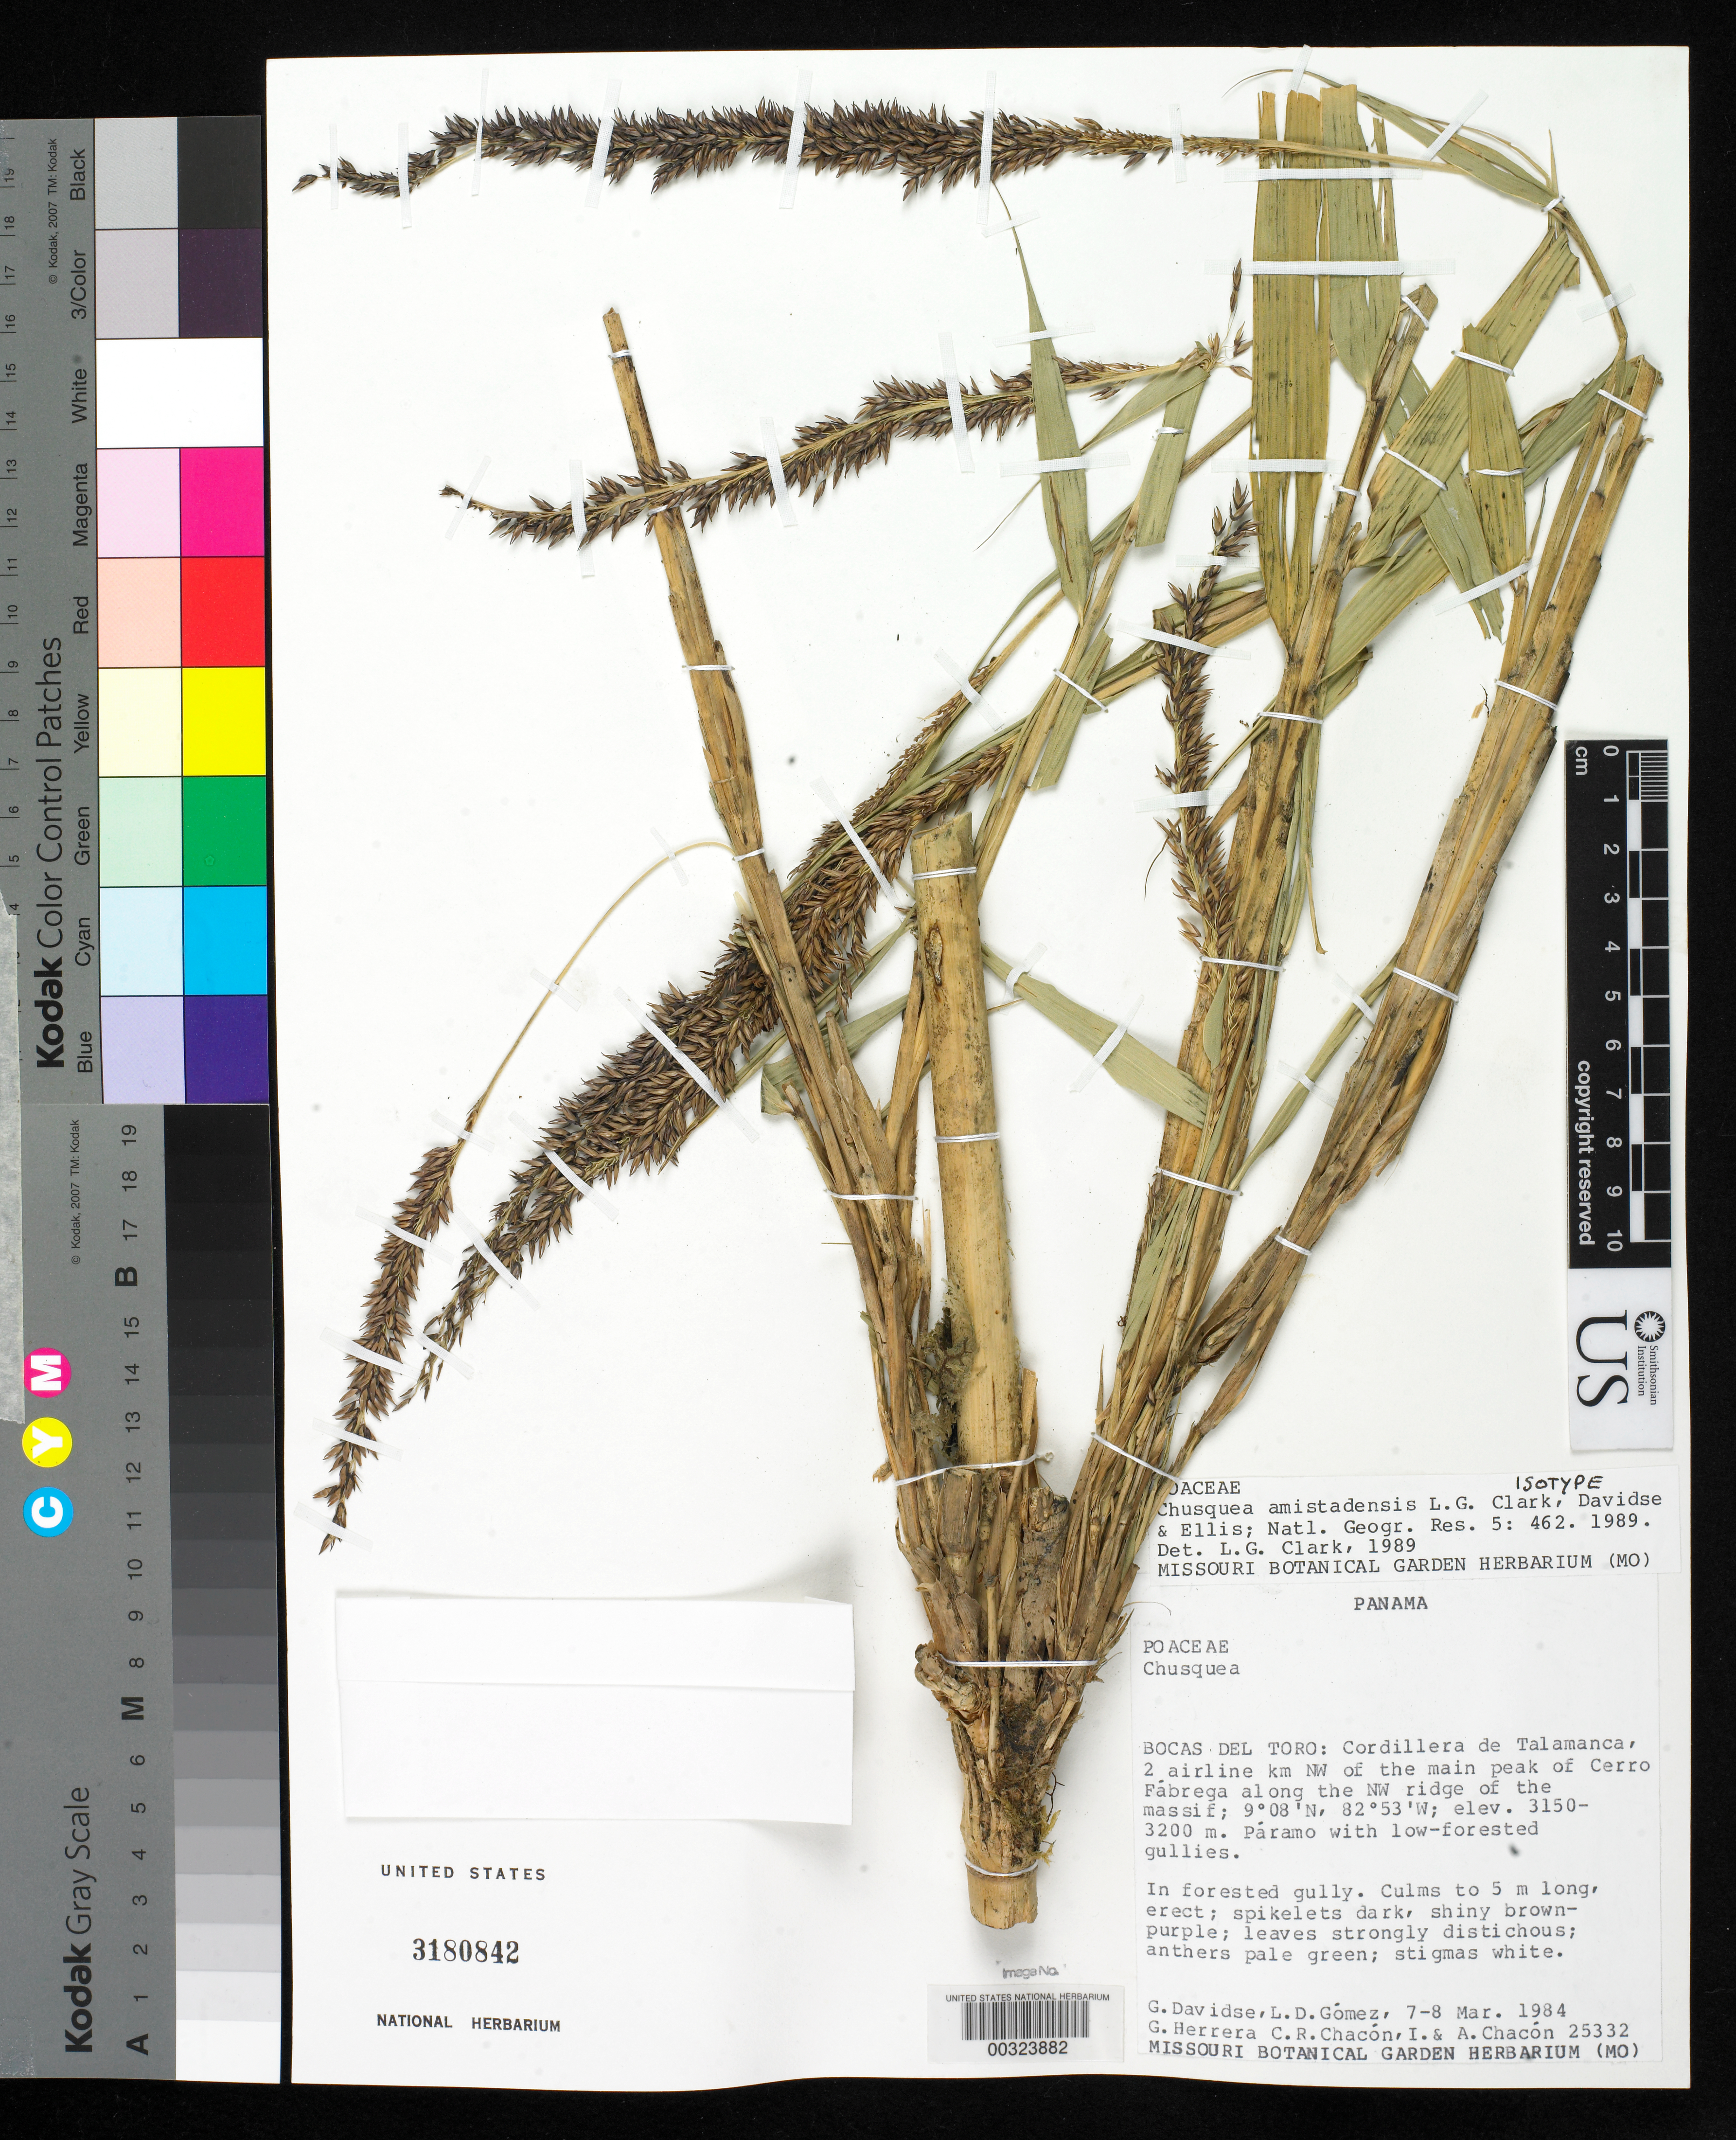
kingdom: Plantae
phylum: Tracheophyta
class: Liliopsida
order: Poales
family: Poaceae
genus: Chusquea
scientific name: Chusquea amistadensis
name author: L.G. Clark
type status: Isotype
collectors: G. Davidse, L. D. Gómez, G. Herrera Ch., C. Chacon, I. Chacon & A. Chacon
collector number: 25332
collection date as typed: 07 Mar 1984 to 08 Mar 1984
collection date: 1984-03-07/1984-03-08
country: Panama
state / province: Bocas del Toro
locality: Cordillera de Talamanca, 2 airliNEkm NW of main peak of Cerro Fabrega along NW ridge of Massif.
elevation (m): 3200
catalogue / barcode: US 3180842